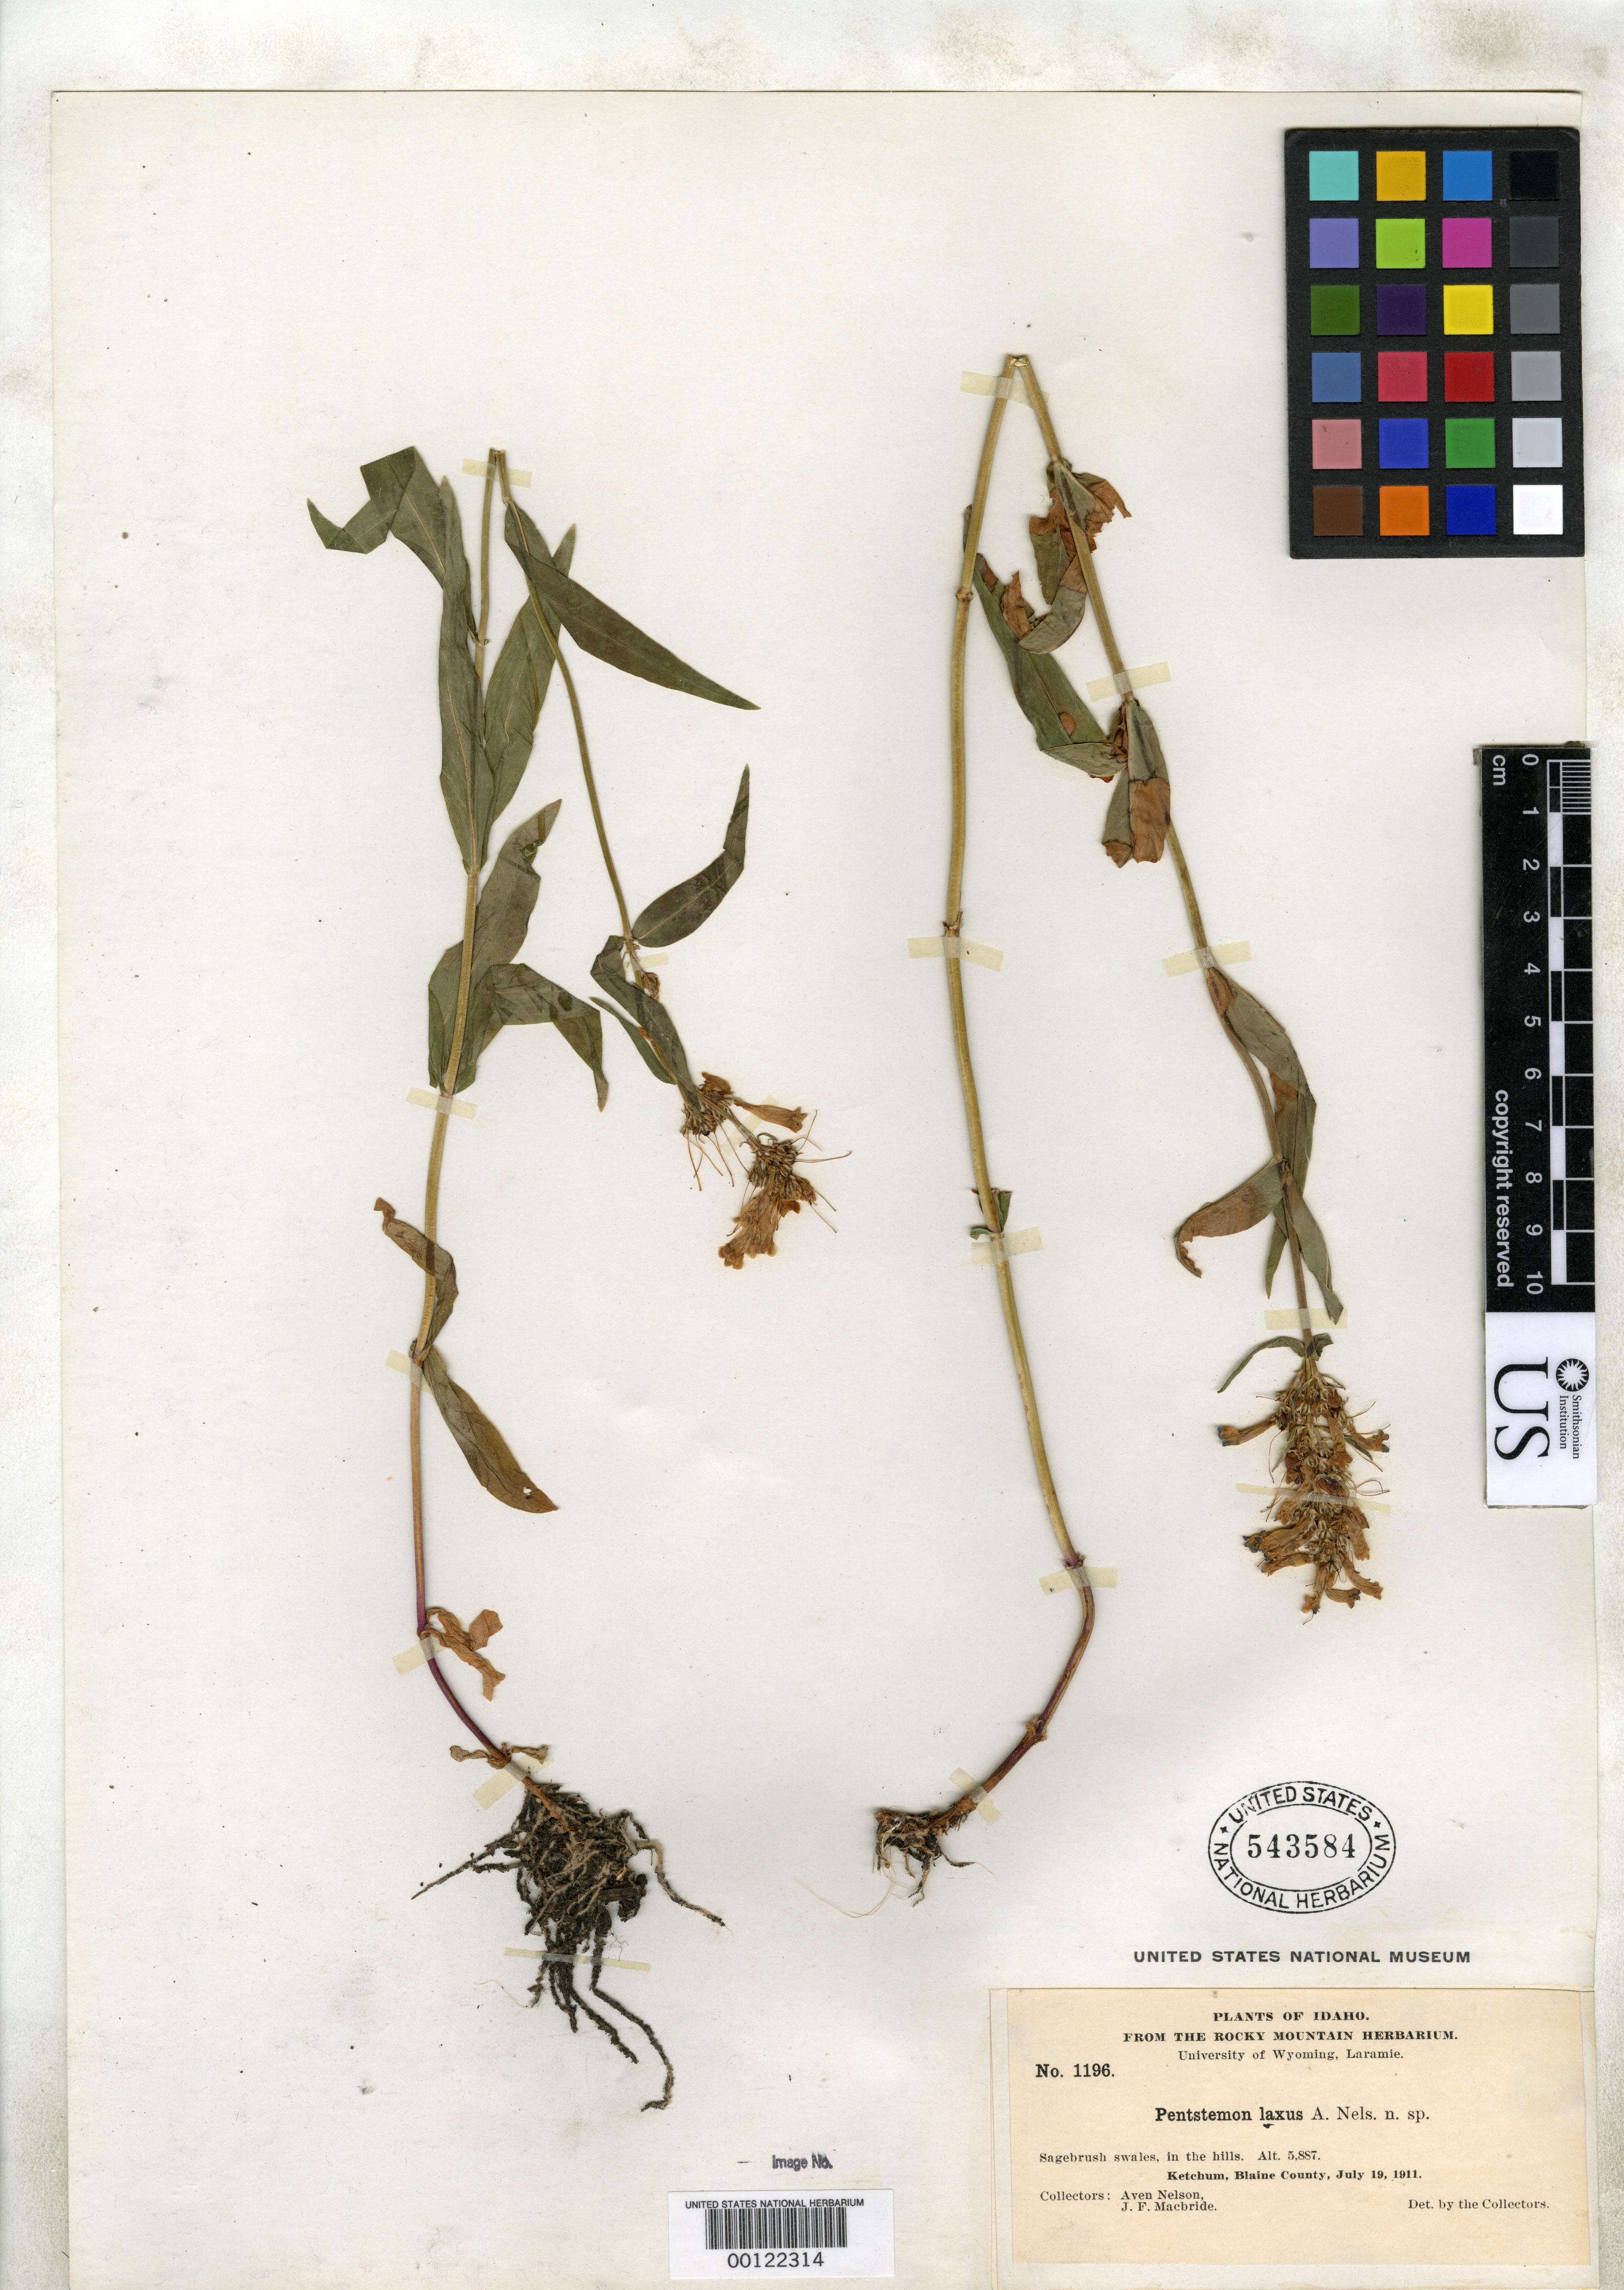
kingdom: Plantae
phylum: Tracheophyta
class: Magnoliopsida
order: Lamiales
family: Plantaginaceae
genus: Penstemon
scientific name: Penstemon laxus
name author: A. Nelson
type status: Isotype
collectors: A. Nelson & J. F. Macbride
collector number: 1196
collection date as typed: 19 Jul 1911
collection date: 1911-07-19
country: United States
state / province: Idaho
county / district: Blaine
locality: Ketchum.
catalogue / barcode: US 543584